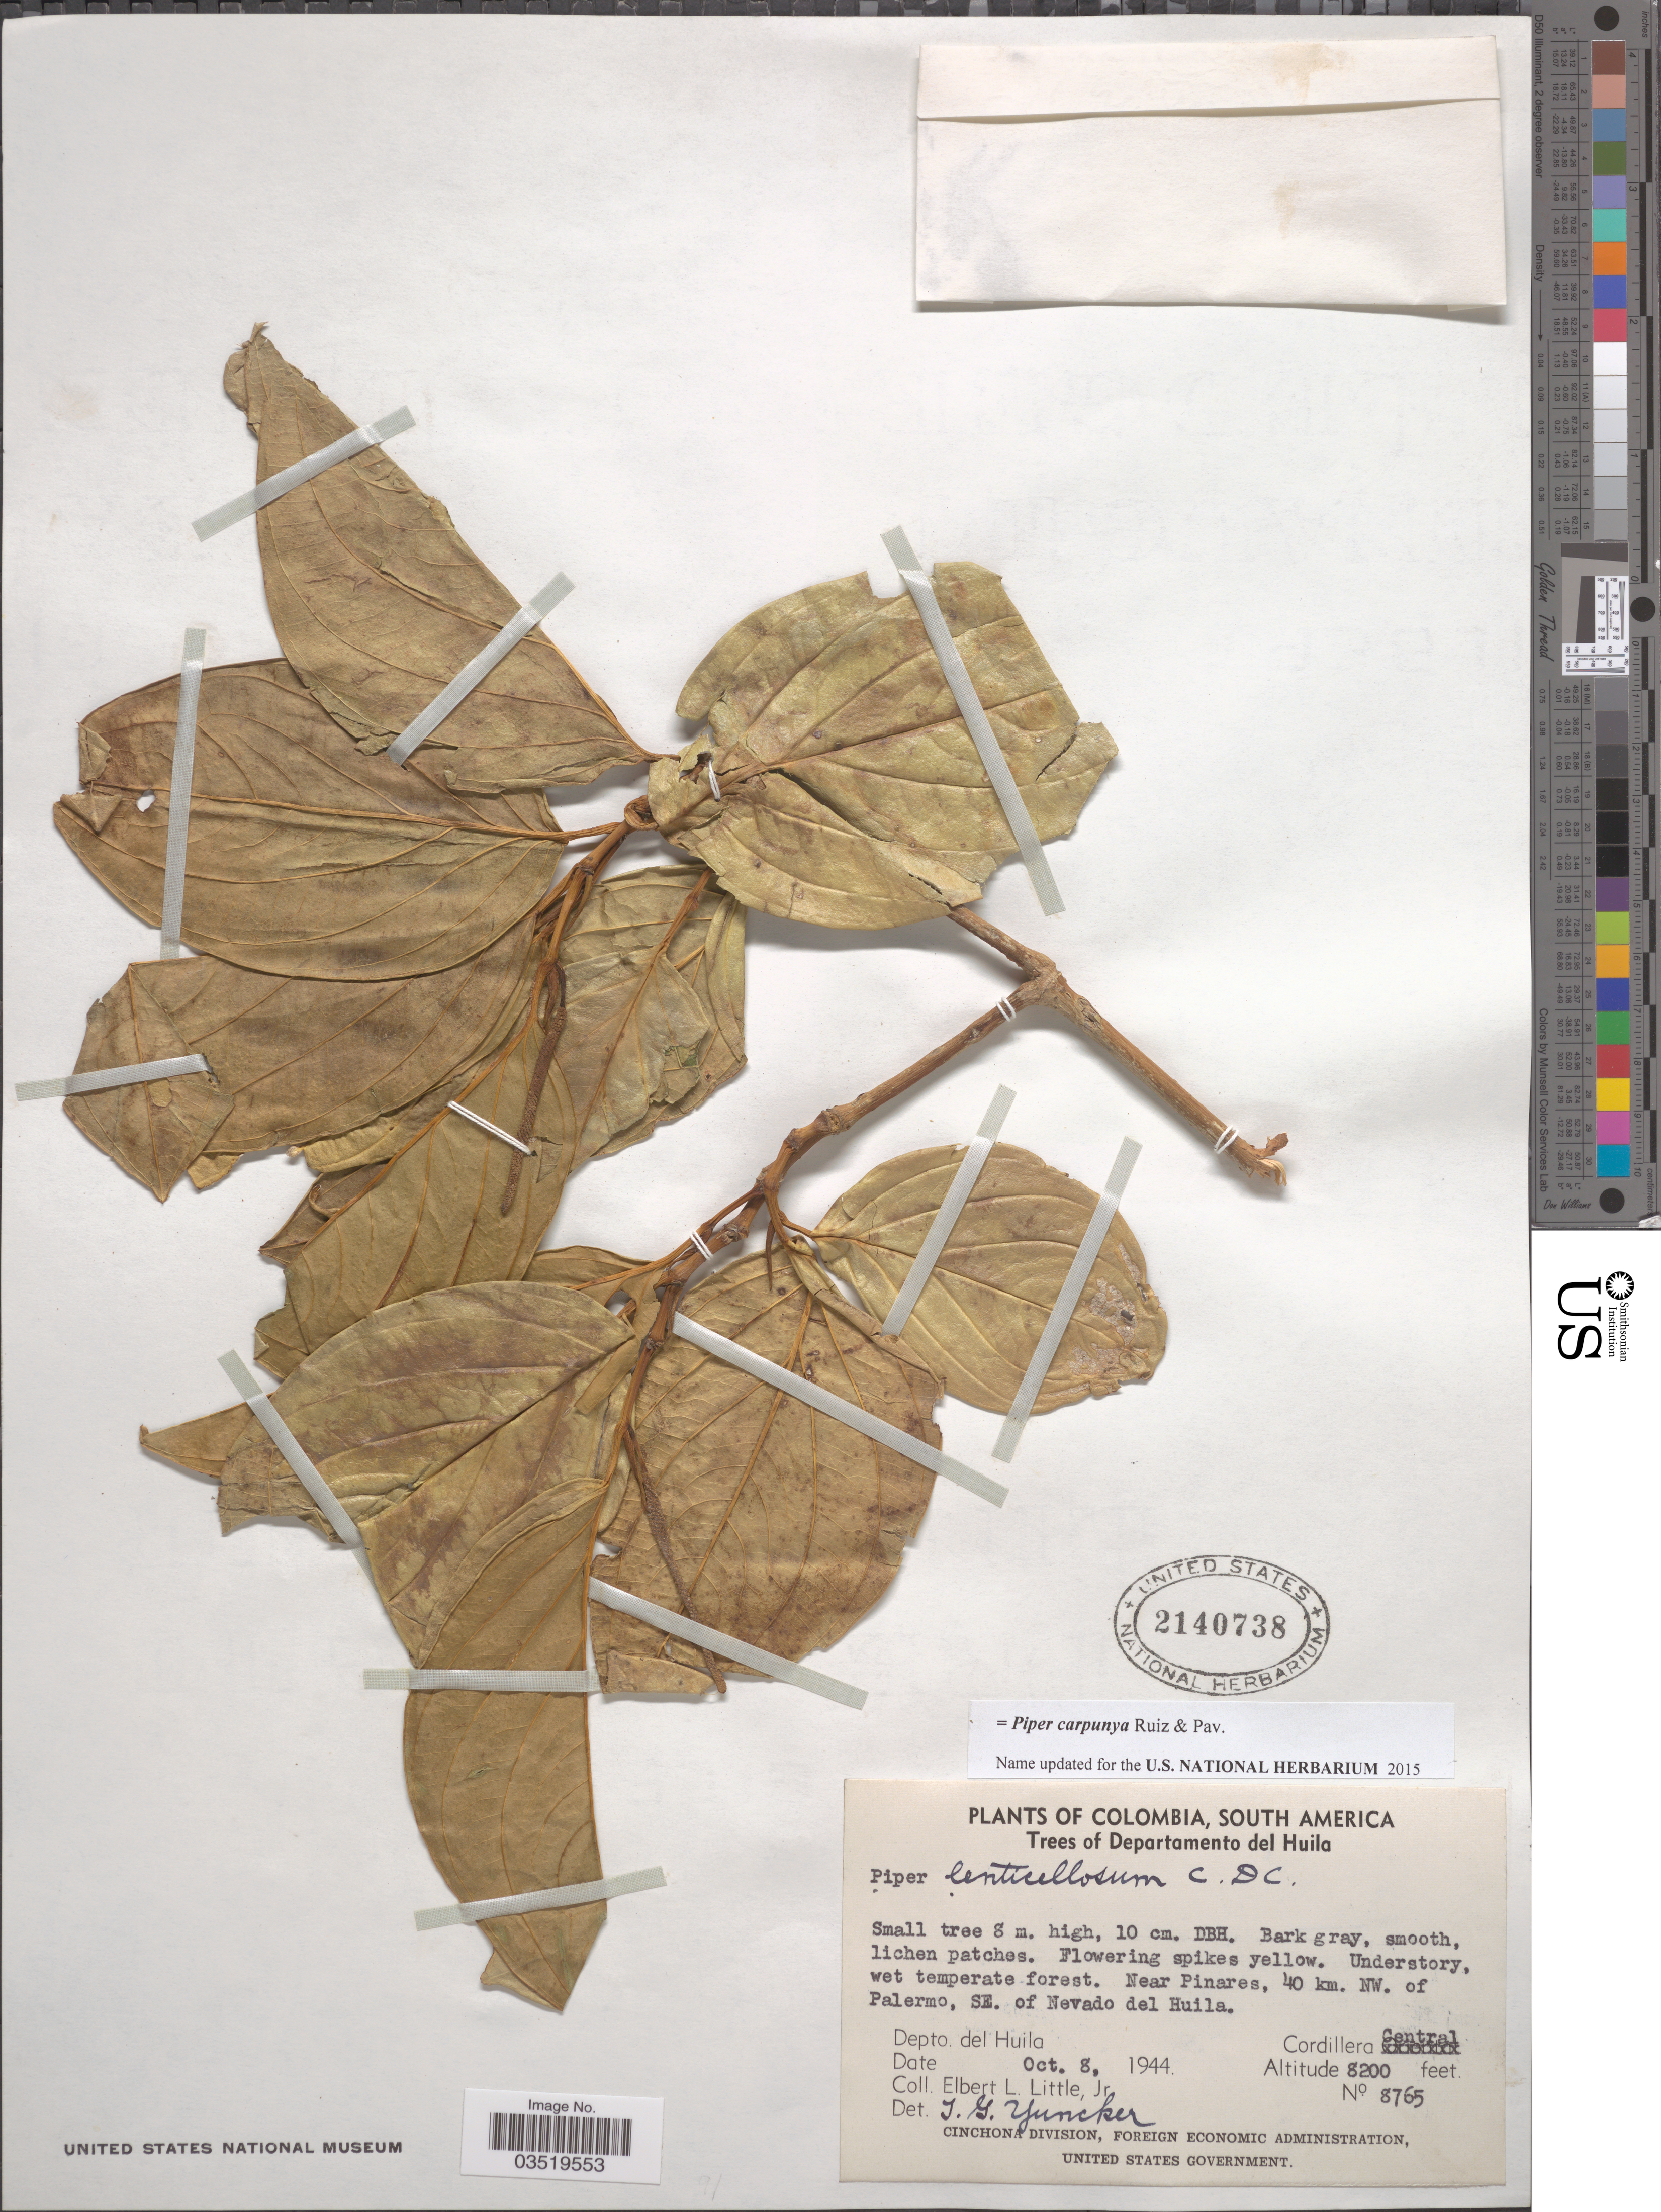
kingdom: Plantae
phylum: Tracheophyta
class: Magnoliopsida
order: Piperales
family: Piperaceae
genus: Piper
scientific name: Piper carpunya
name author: Ruiz & Pav.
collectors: E. L. Little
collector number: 8765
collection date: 1944-10-08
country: Colombia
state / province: Huila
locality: Trees of Departamento del Huila. Near Pinares, 40 km. NW. of Palermo, SE. of Nevado del Huila. Depto. del Huila. Cordillera Central.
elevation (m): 2499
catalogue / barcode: US 2140738